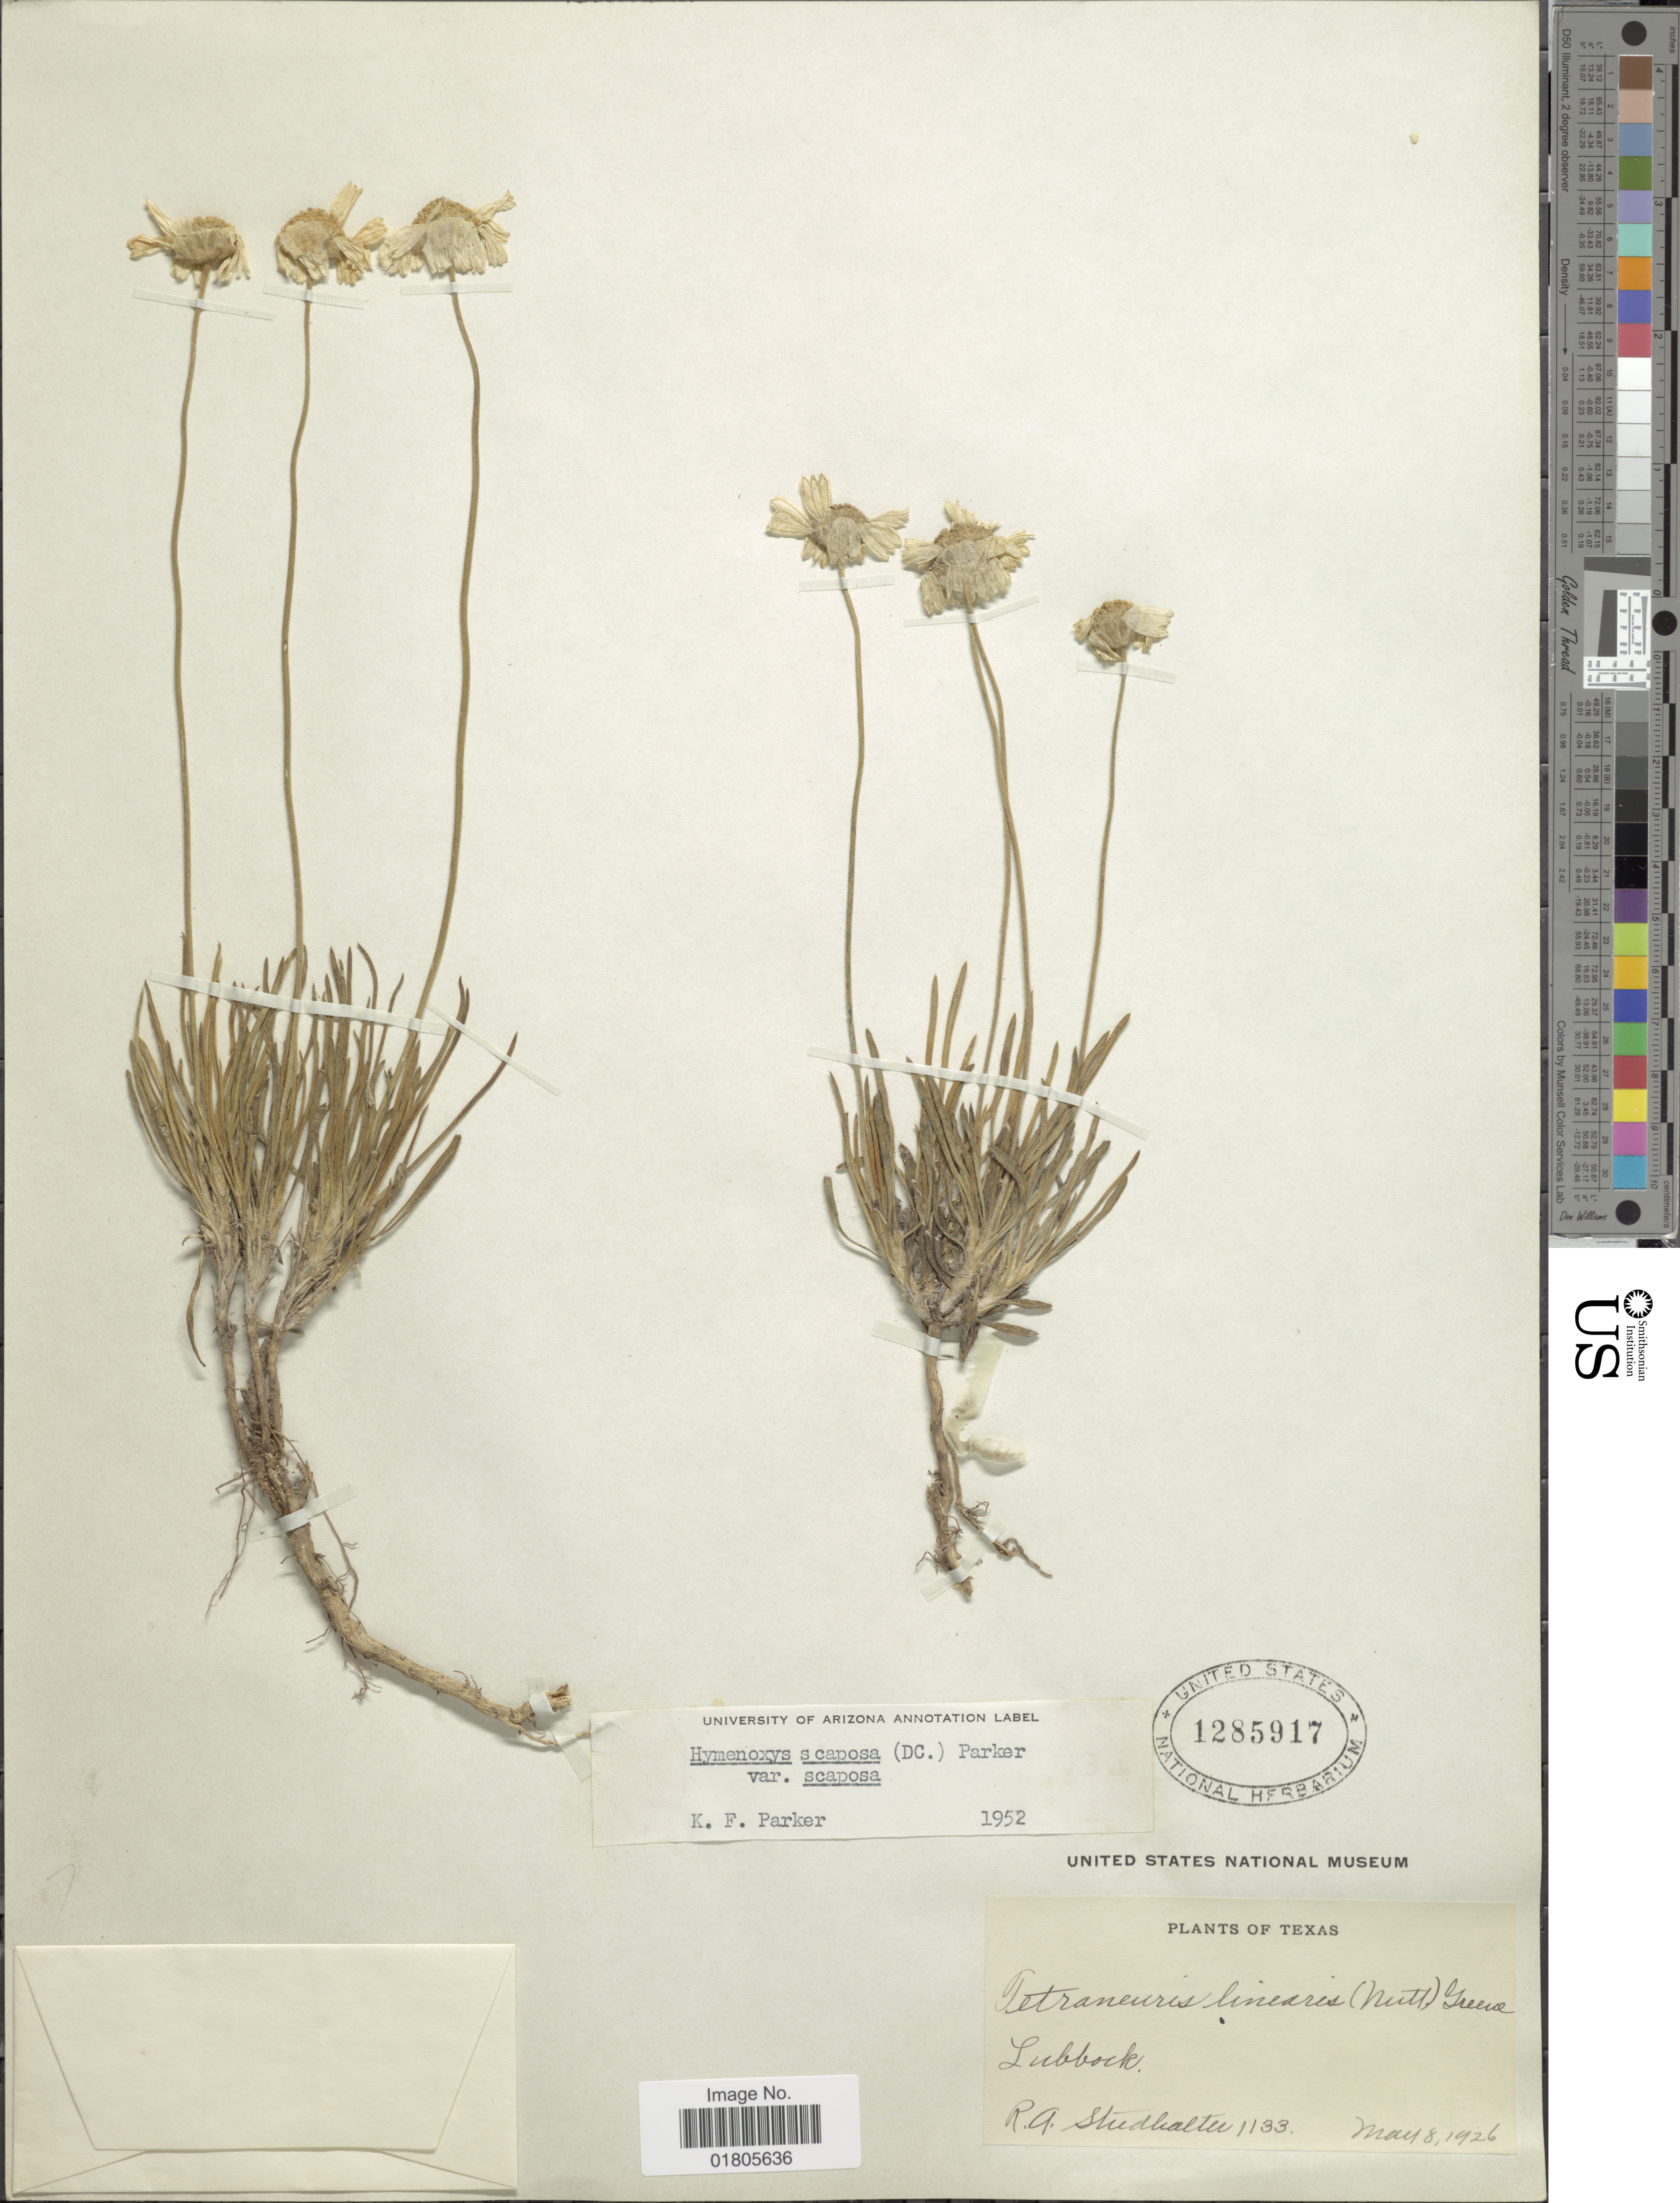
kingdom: Plantae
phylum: Tracheophyta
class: Magnoliopsida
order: Asterales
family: Asteraceae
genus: Actinea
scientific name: Actinea scaposa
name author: (DC.) Kuntze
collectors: R. Studhalter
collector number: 1133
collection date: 1926-05-08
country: United States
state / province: Texas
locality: Lubbock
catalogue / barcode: US 1285917